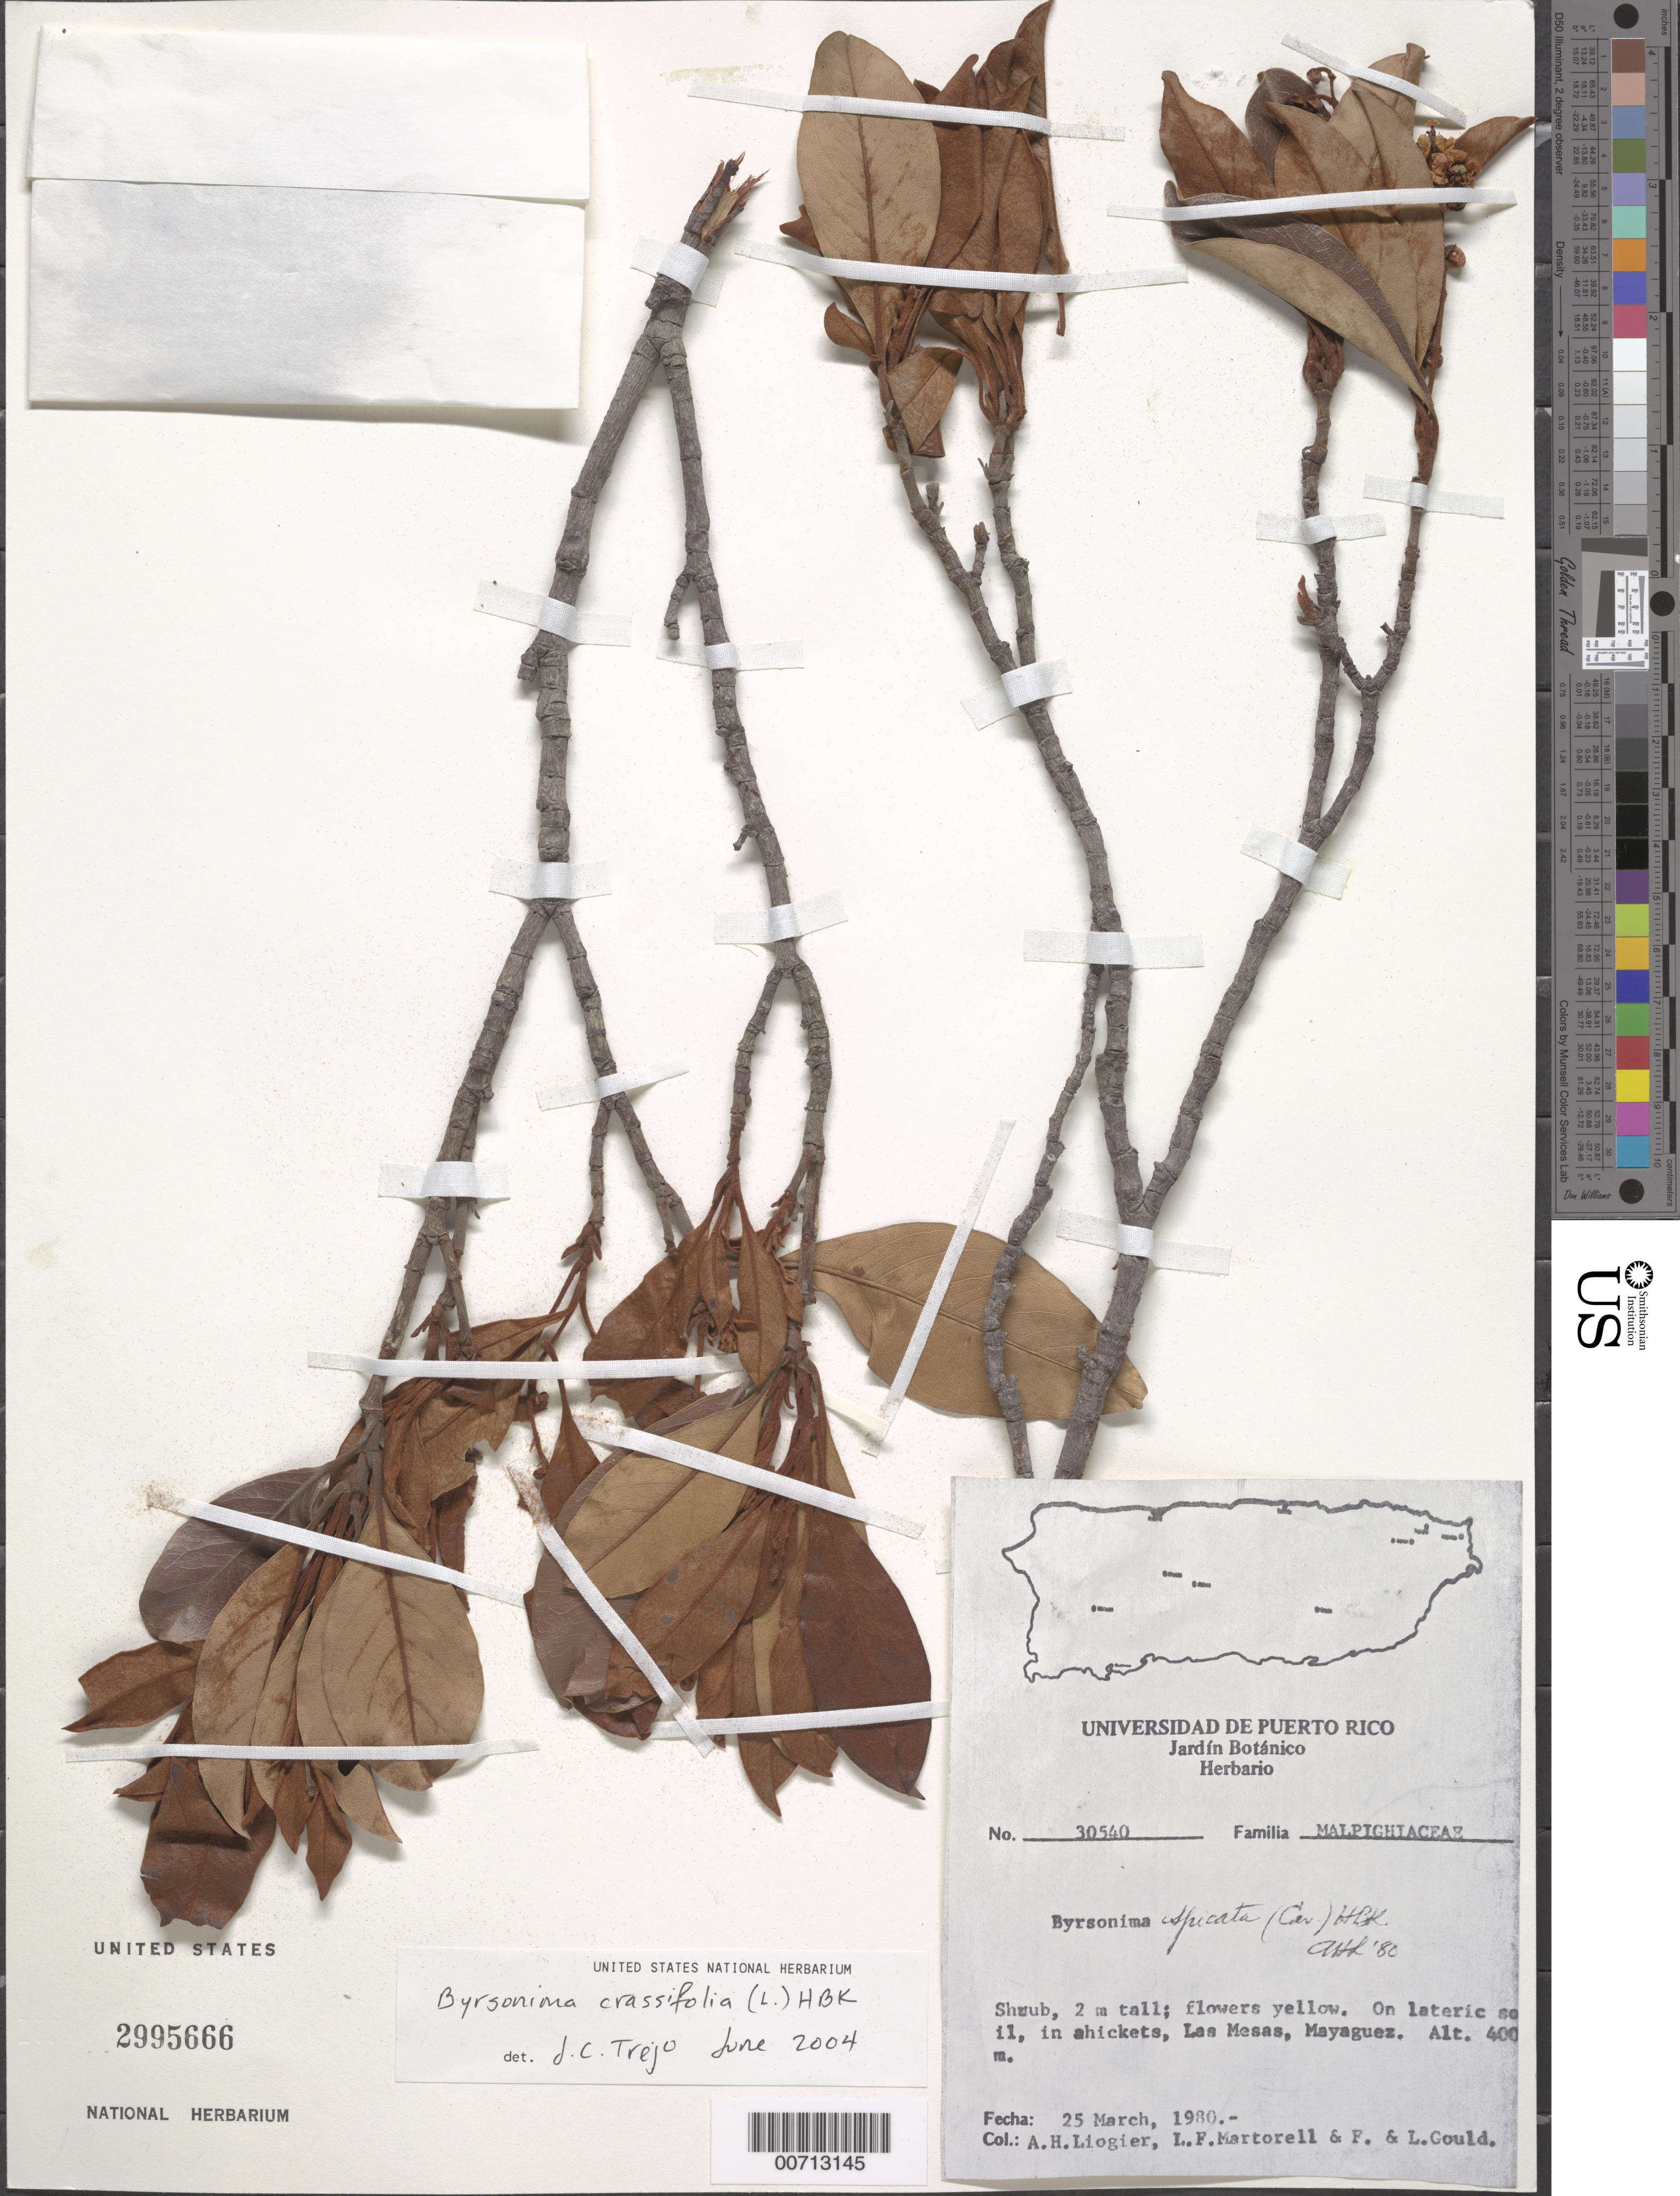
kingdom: Plantae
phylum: Tracheophyta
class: Magnoliopsida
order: Malpighiales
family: Malpighiaceae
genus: Byrsonima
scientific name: Byrsonima spicata (Cav.) DC.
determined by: Liogier, Alain H.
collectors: A. H. Liogier, L. Martorell, F. Gould & L. Gould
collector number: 30540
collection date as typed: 25 Mar 1980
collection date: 1980-03-25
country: Puerto Rico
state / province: Mayaguez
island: Greater Antilles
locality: Las Mesas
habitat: In thickets, on lateric soil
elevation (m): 400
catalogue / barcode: US 2995666